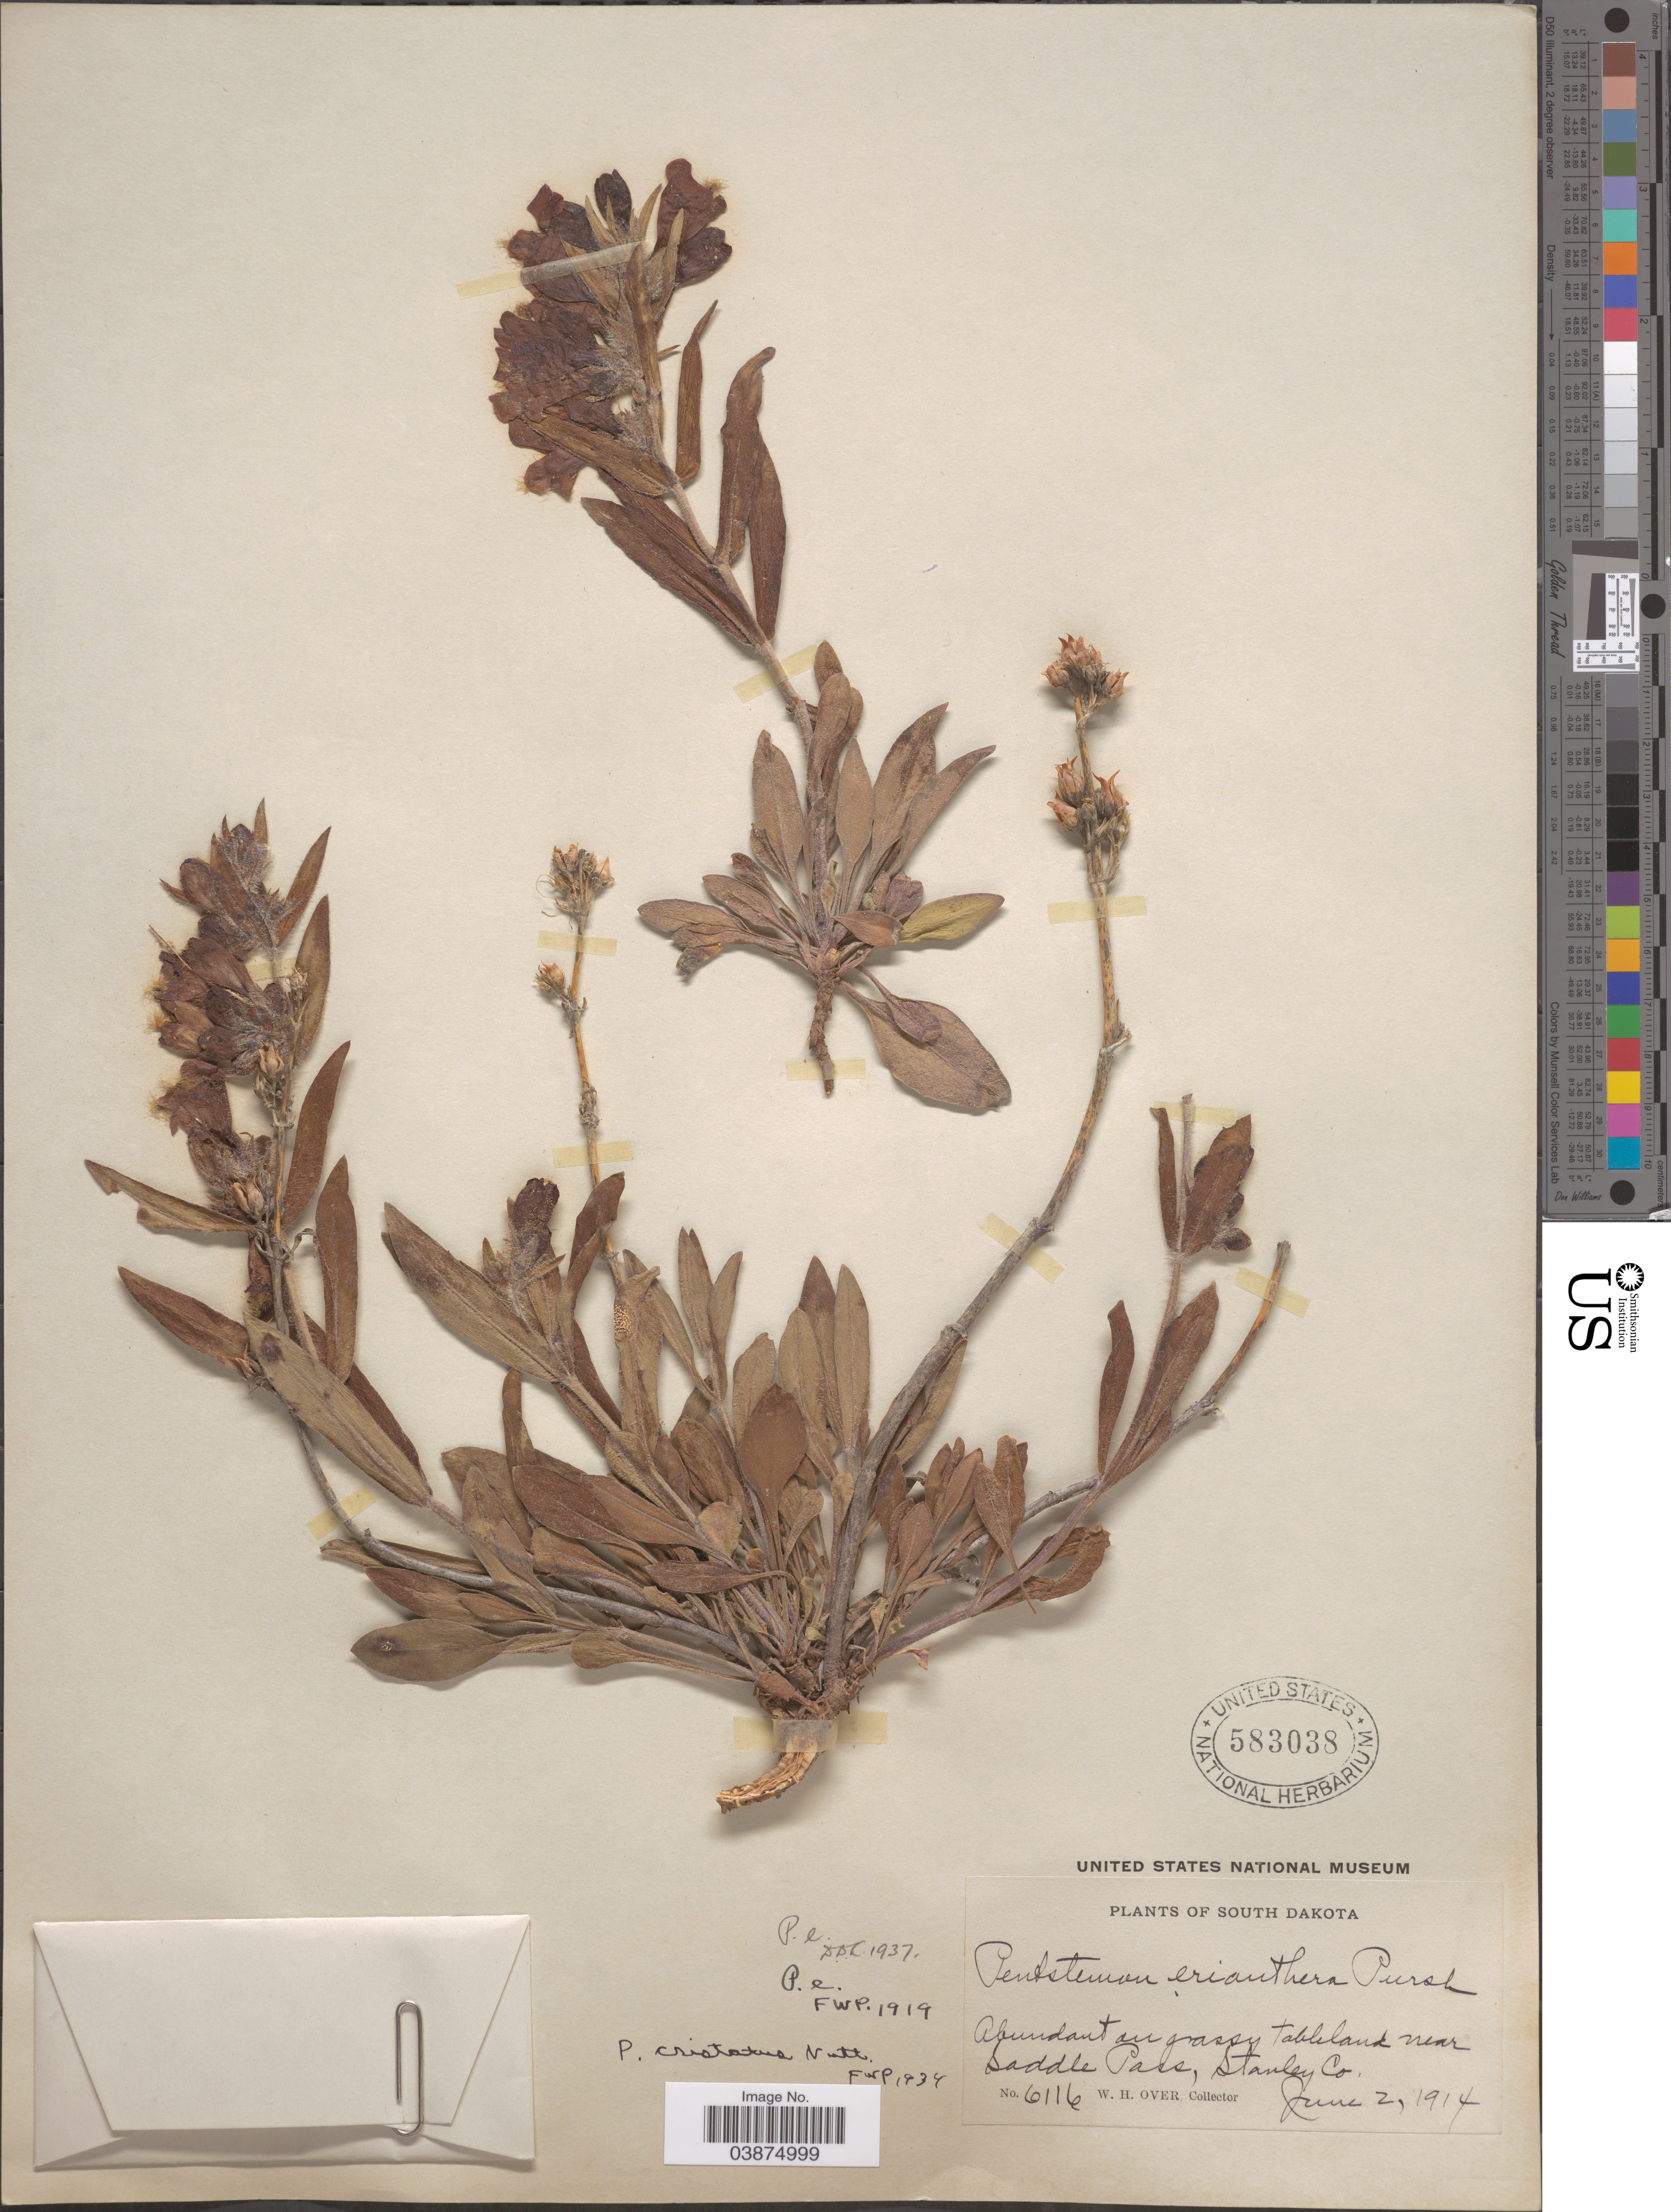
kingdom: Plantae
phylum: Tracheophyta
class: Magnoliopsida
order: Lamiales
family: Plantaginaceae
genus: Penstemon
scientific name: Penstemon eriantherus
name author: Pursh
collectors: W. Over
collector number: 6116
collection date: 1914-06-02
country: United States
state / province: South Dakota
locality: Near Saddle Pass, Stanley Co.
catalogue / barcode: US 583038